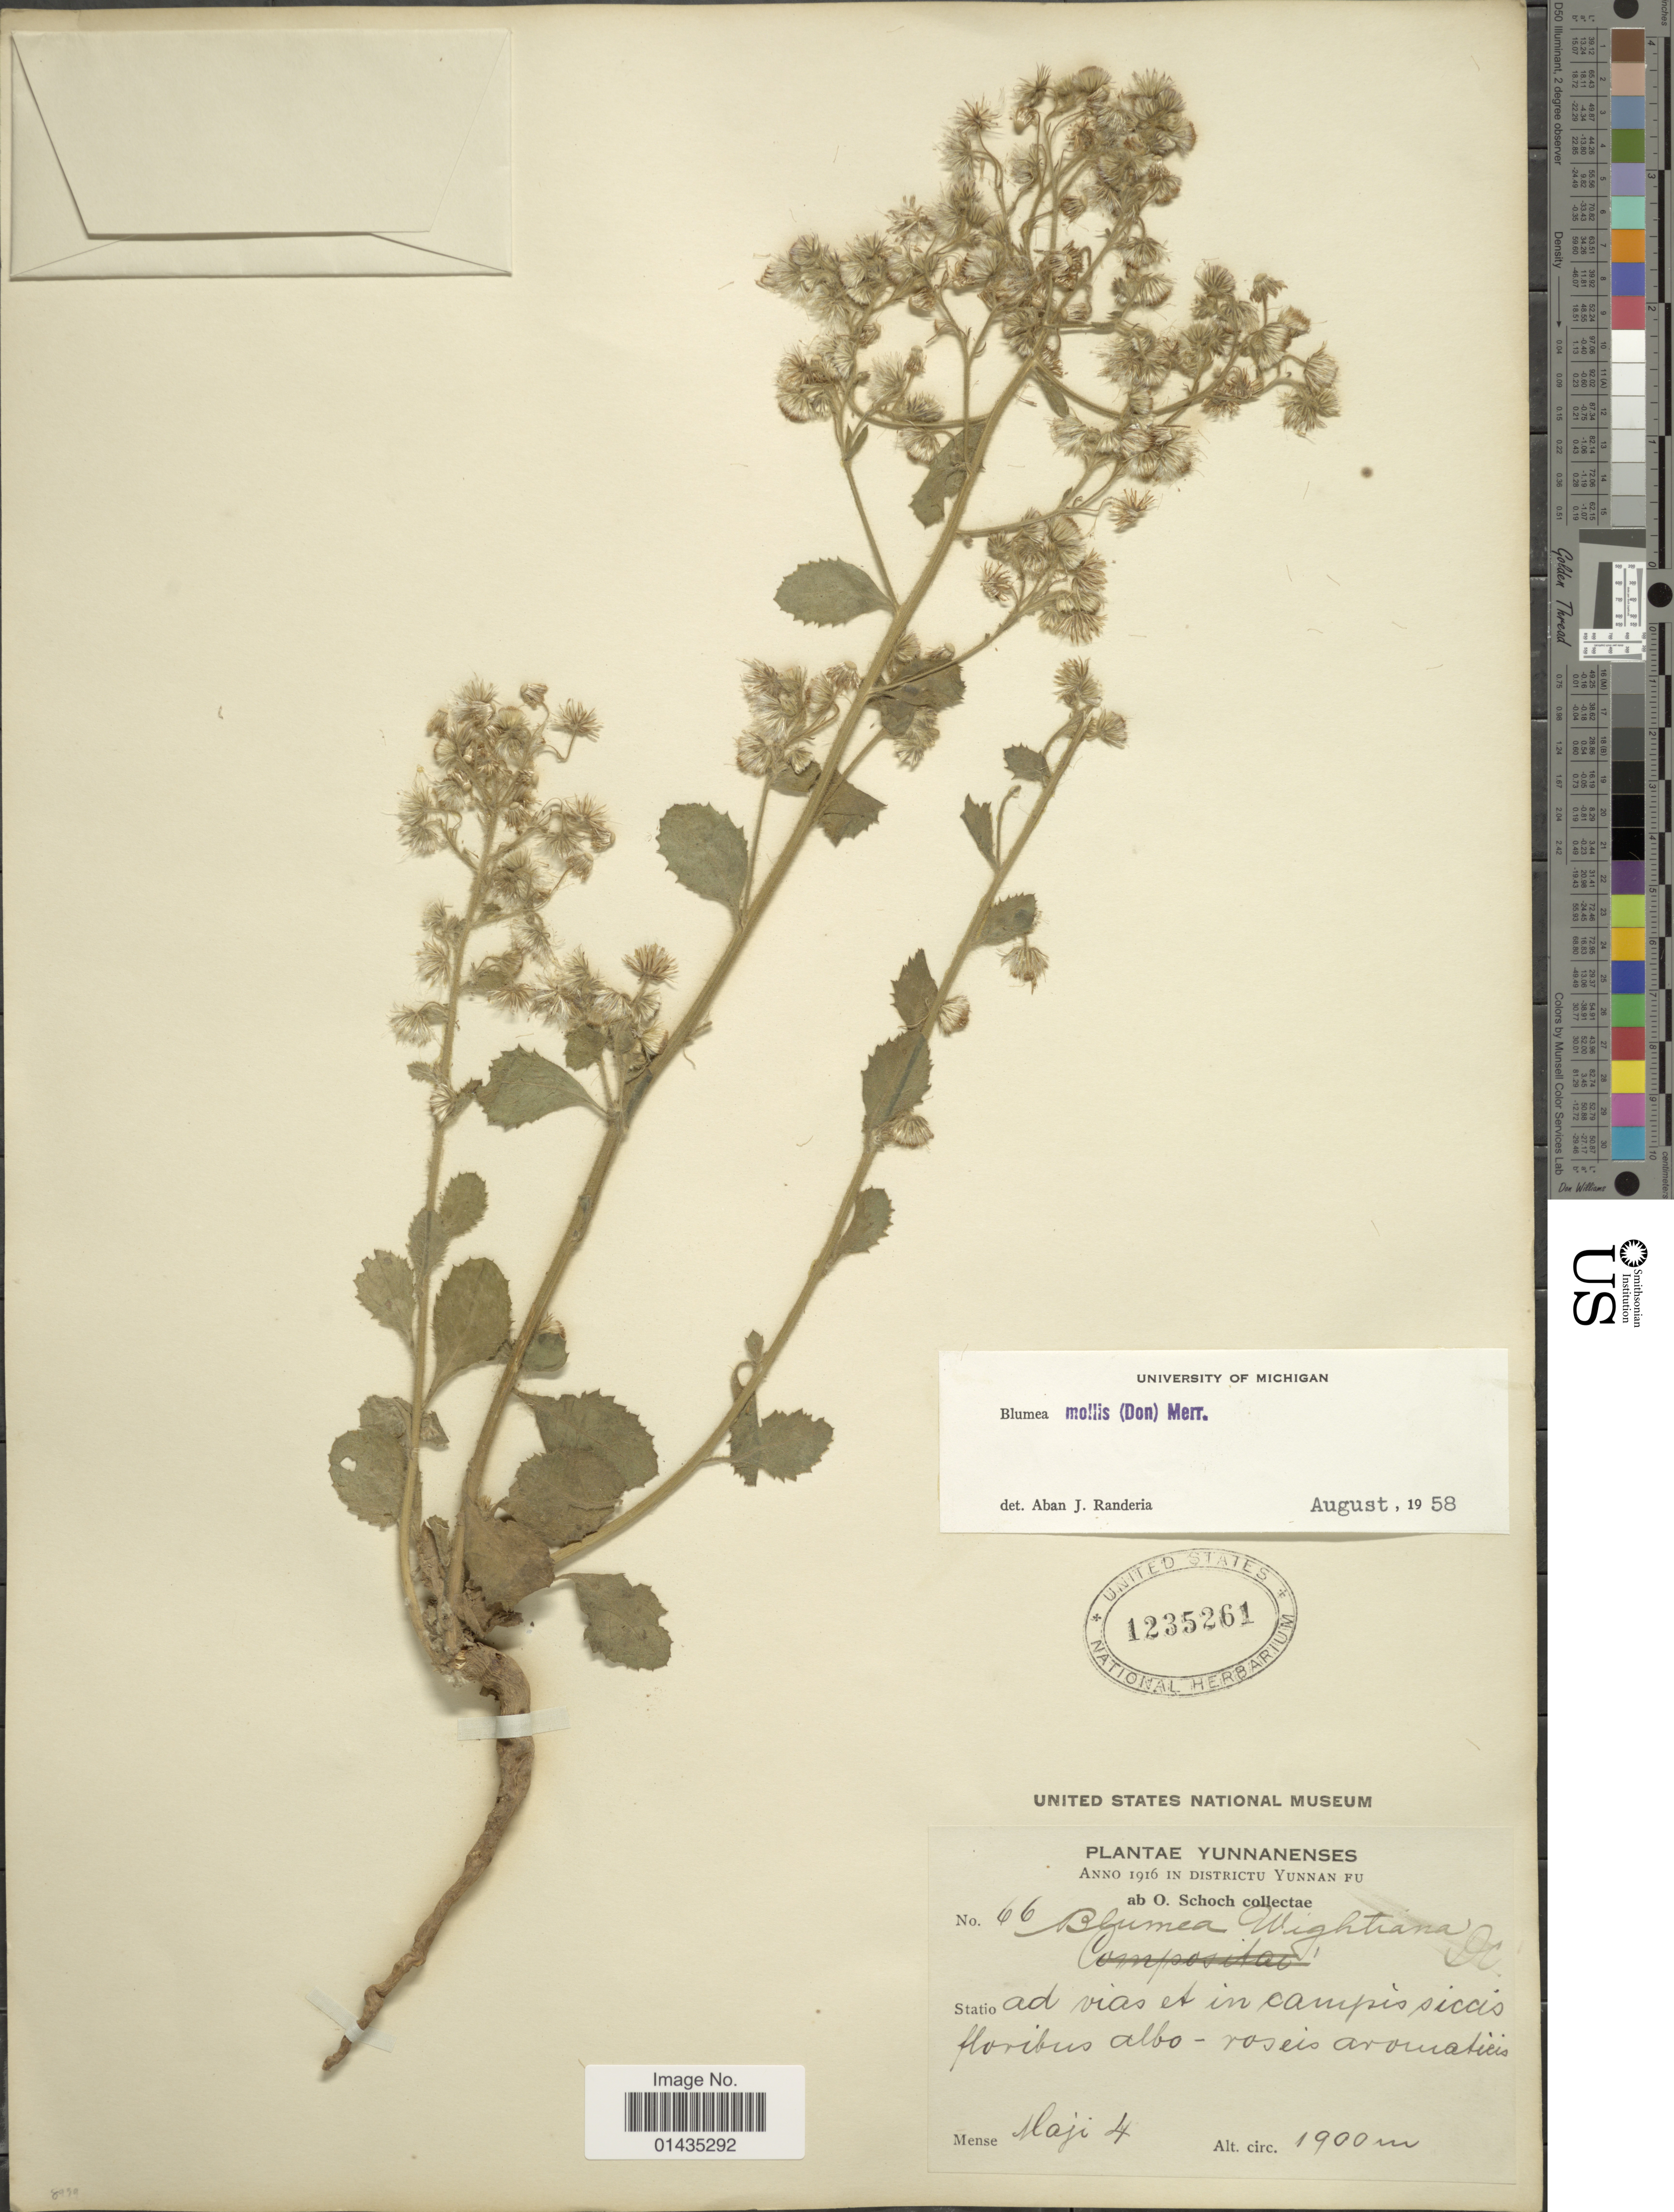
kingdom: Plantae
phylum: Tracheophyta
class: Magnoliopsida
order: Asterales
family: Asteraceae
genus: Blumea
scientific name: Blumea mollis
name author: (D. Don) Merr.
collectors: O. Schoch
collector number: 66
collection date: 1916-05-04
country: China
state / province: Yunnan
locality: Districtu Yunnan Fu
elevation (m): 1900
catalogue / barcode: US 1235261